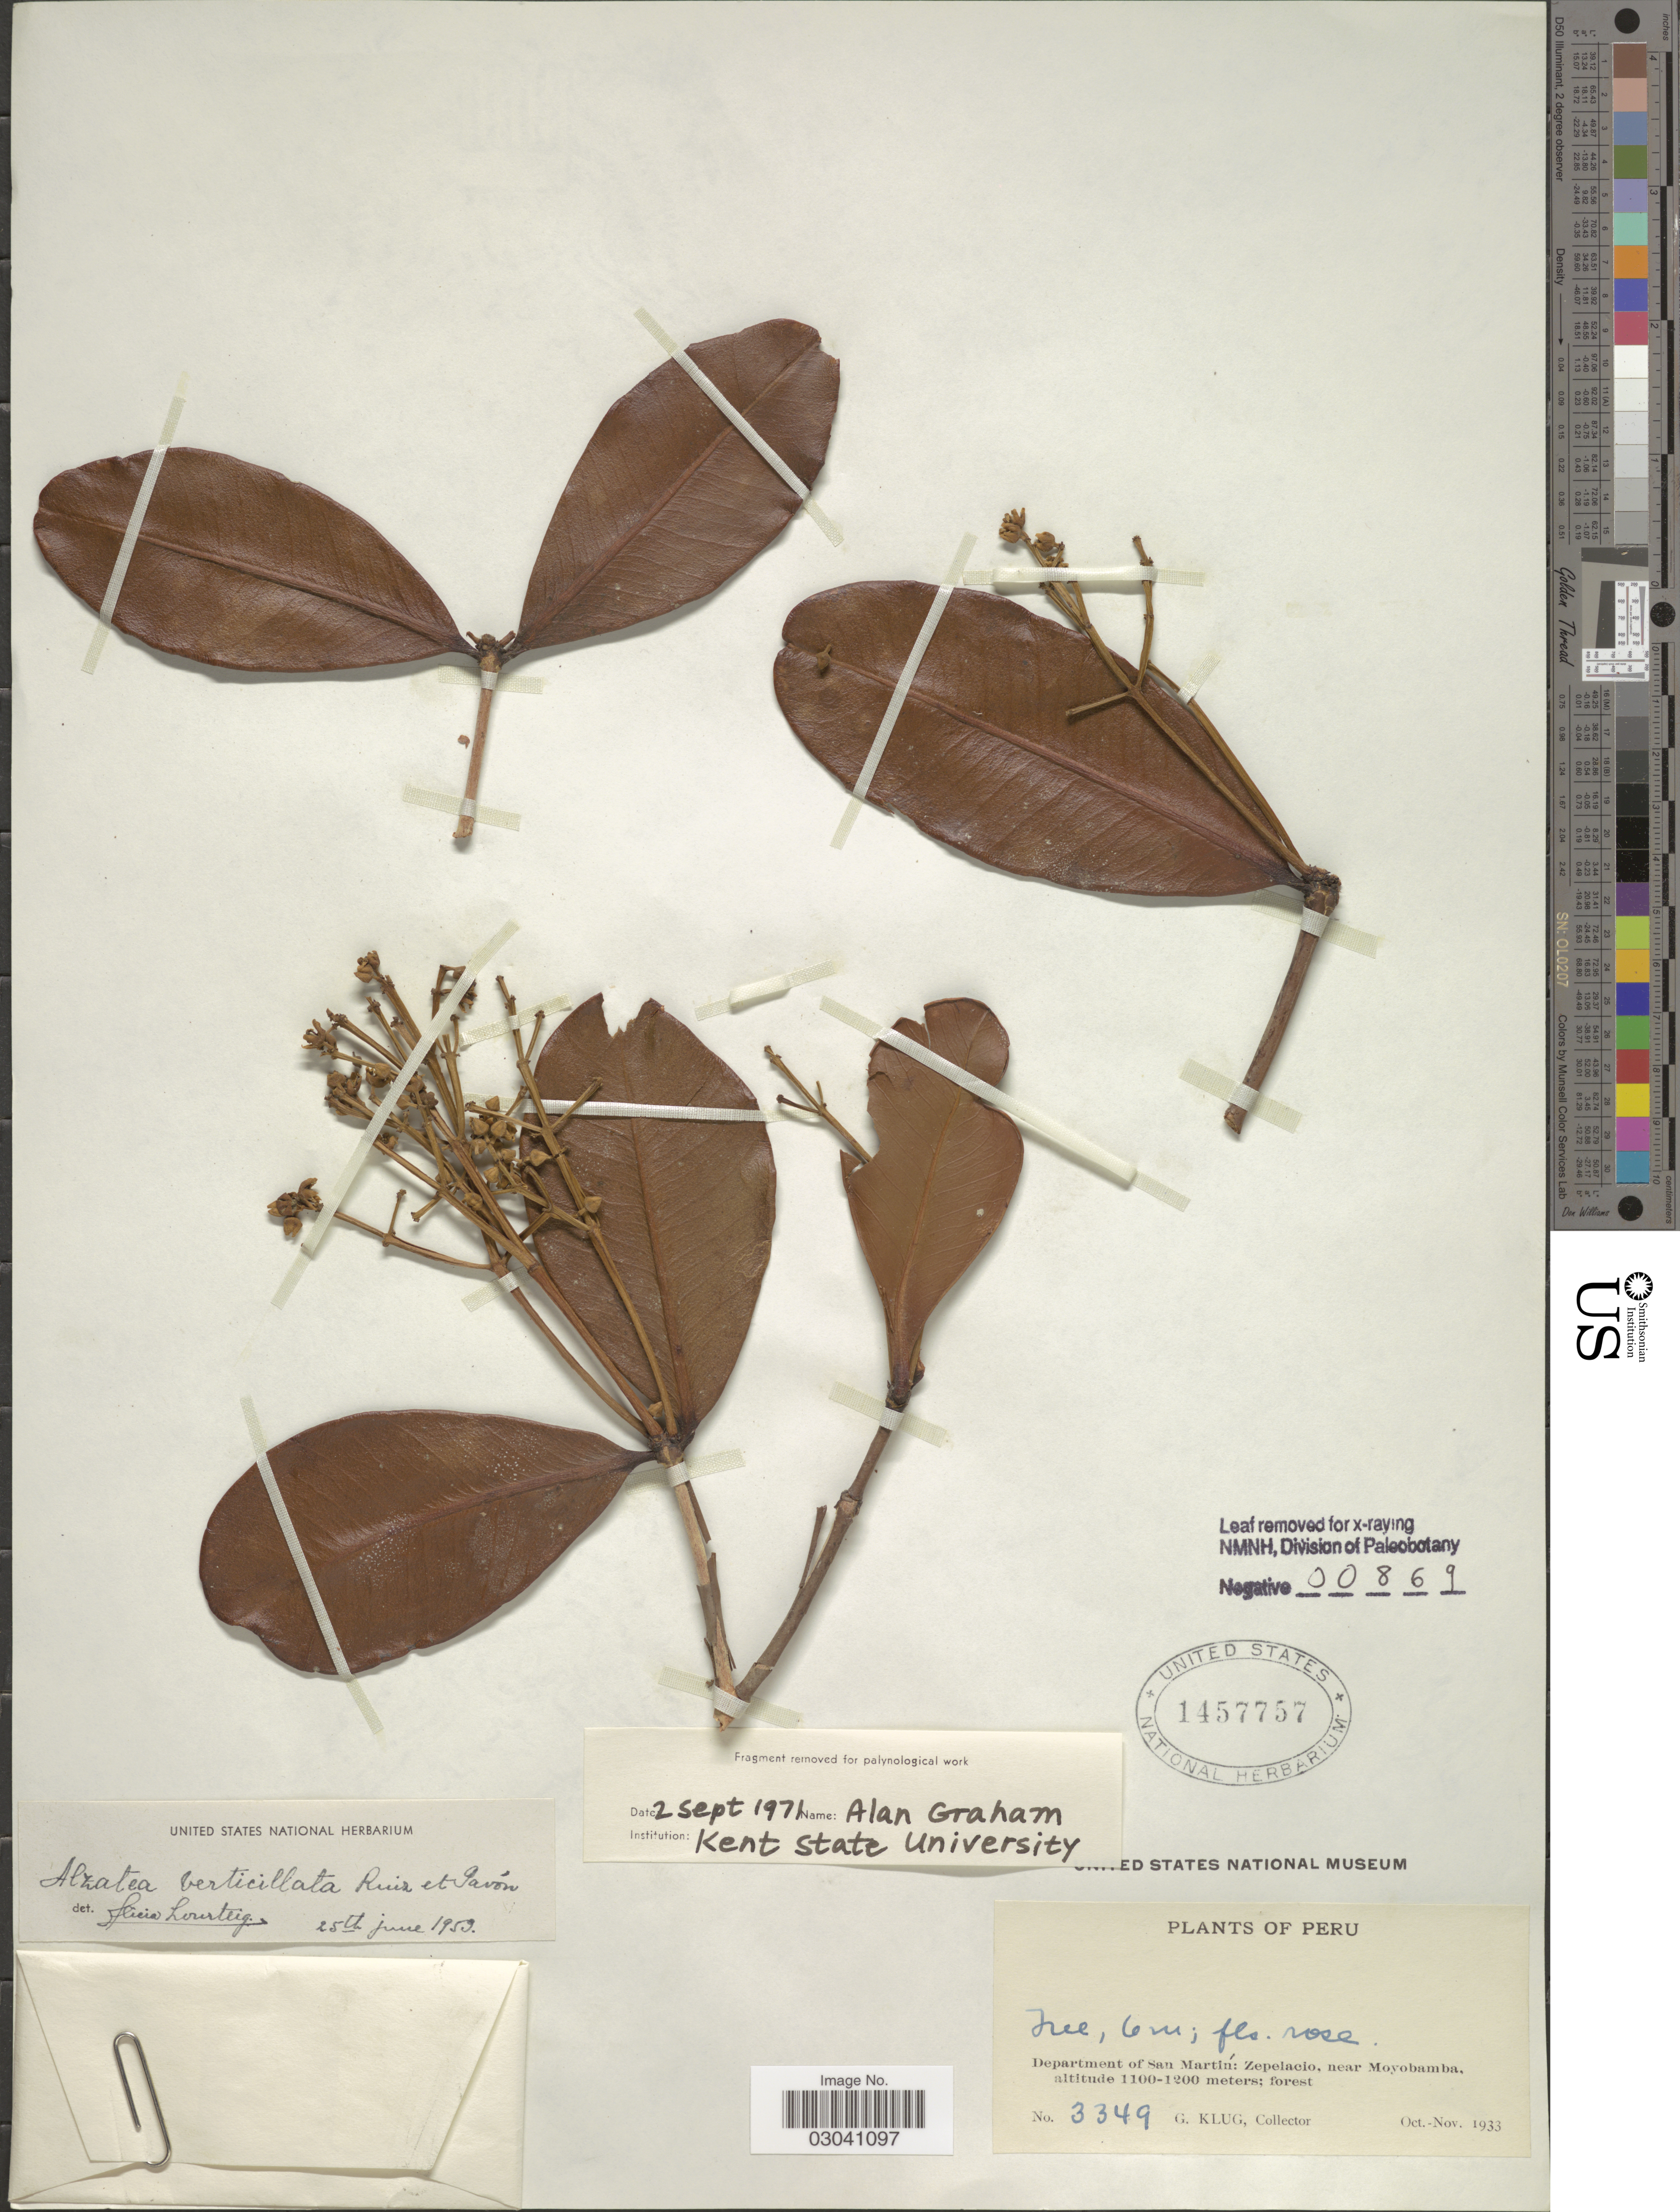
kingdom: Plantae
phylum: Tracheophyta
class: Magnoliopsida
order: Myrtales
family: Alzateaceae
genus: Alzatea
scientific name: Alzatea verticillata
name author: Ruiz & Pav.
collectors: G. Klug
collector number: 3349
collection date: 1933-10/1933-11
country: Peru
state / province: San Martín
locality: Department of San Martín: Zepelacio, near Moyobamba.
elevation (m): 1100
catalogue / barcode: US 1457757